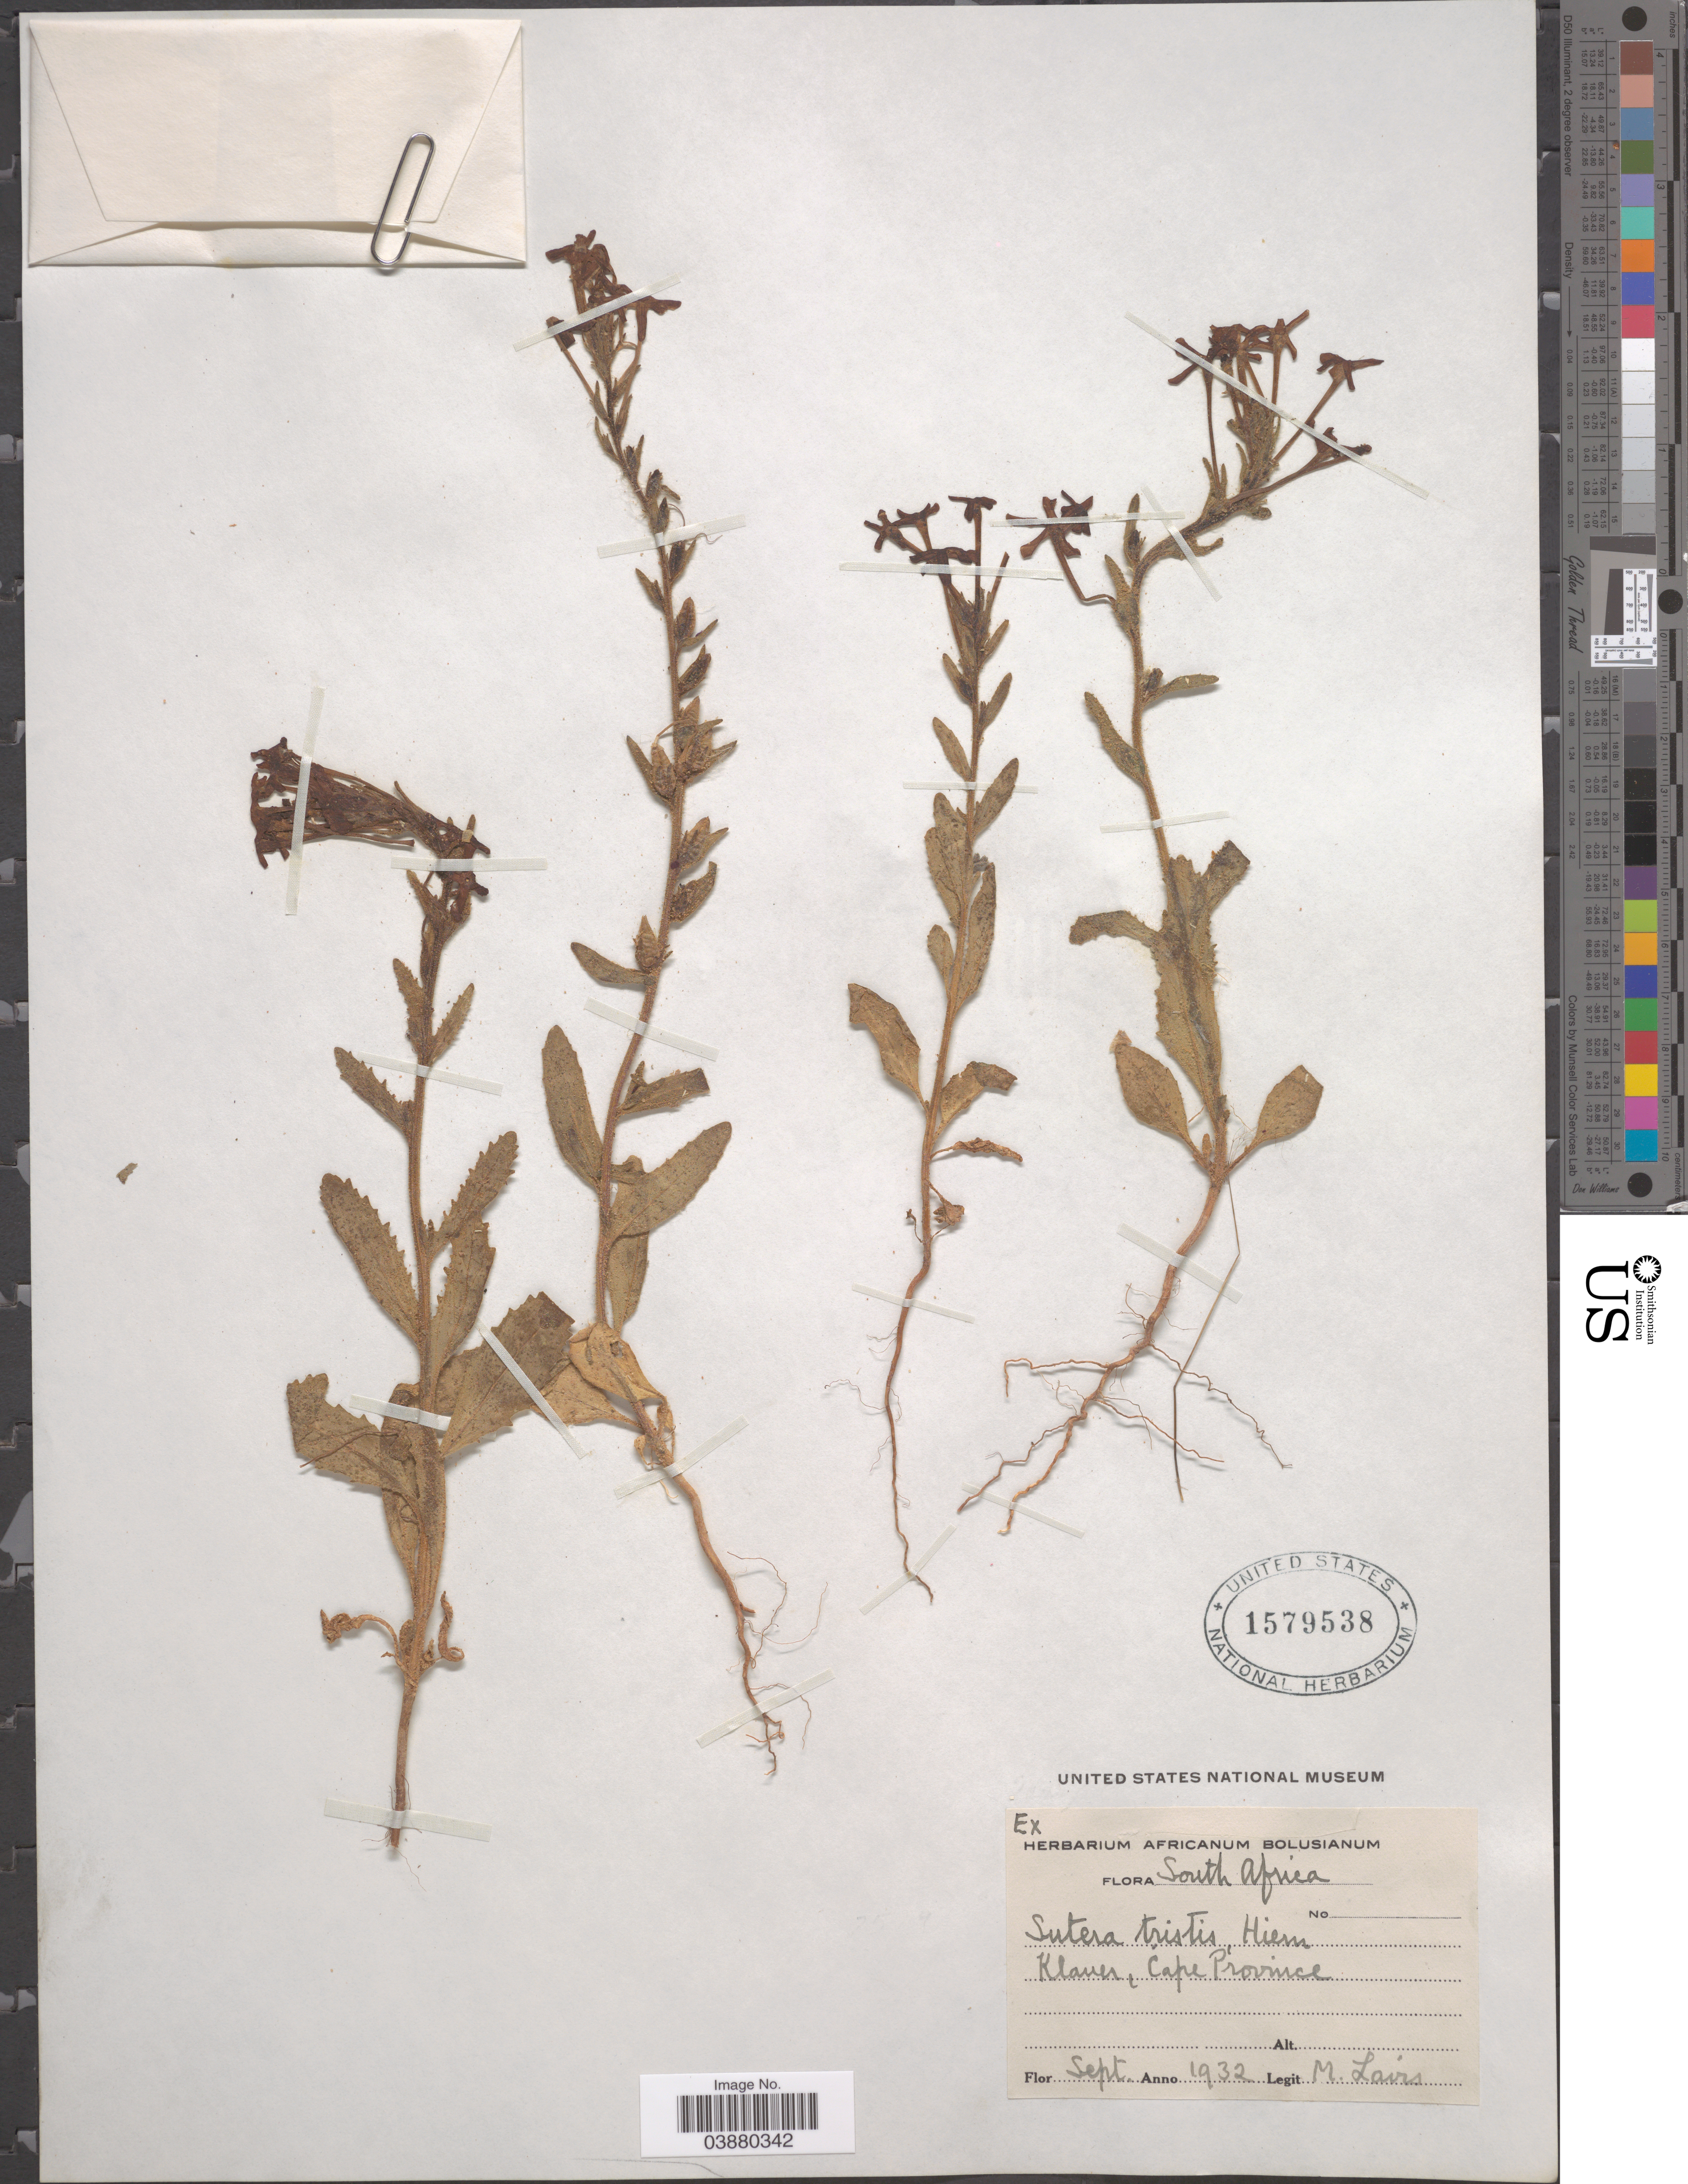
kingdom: Plantae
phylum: Tracheophyta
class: Magnoliopsida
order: Lamiales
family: Scrophulariaceae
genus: Lyperia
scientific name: Lyperia tristis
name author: Benth.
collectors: M. Lavis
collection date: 1932-09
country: South Africa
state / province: Western Cape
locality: Klaver.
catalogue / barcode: US 1579538